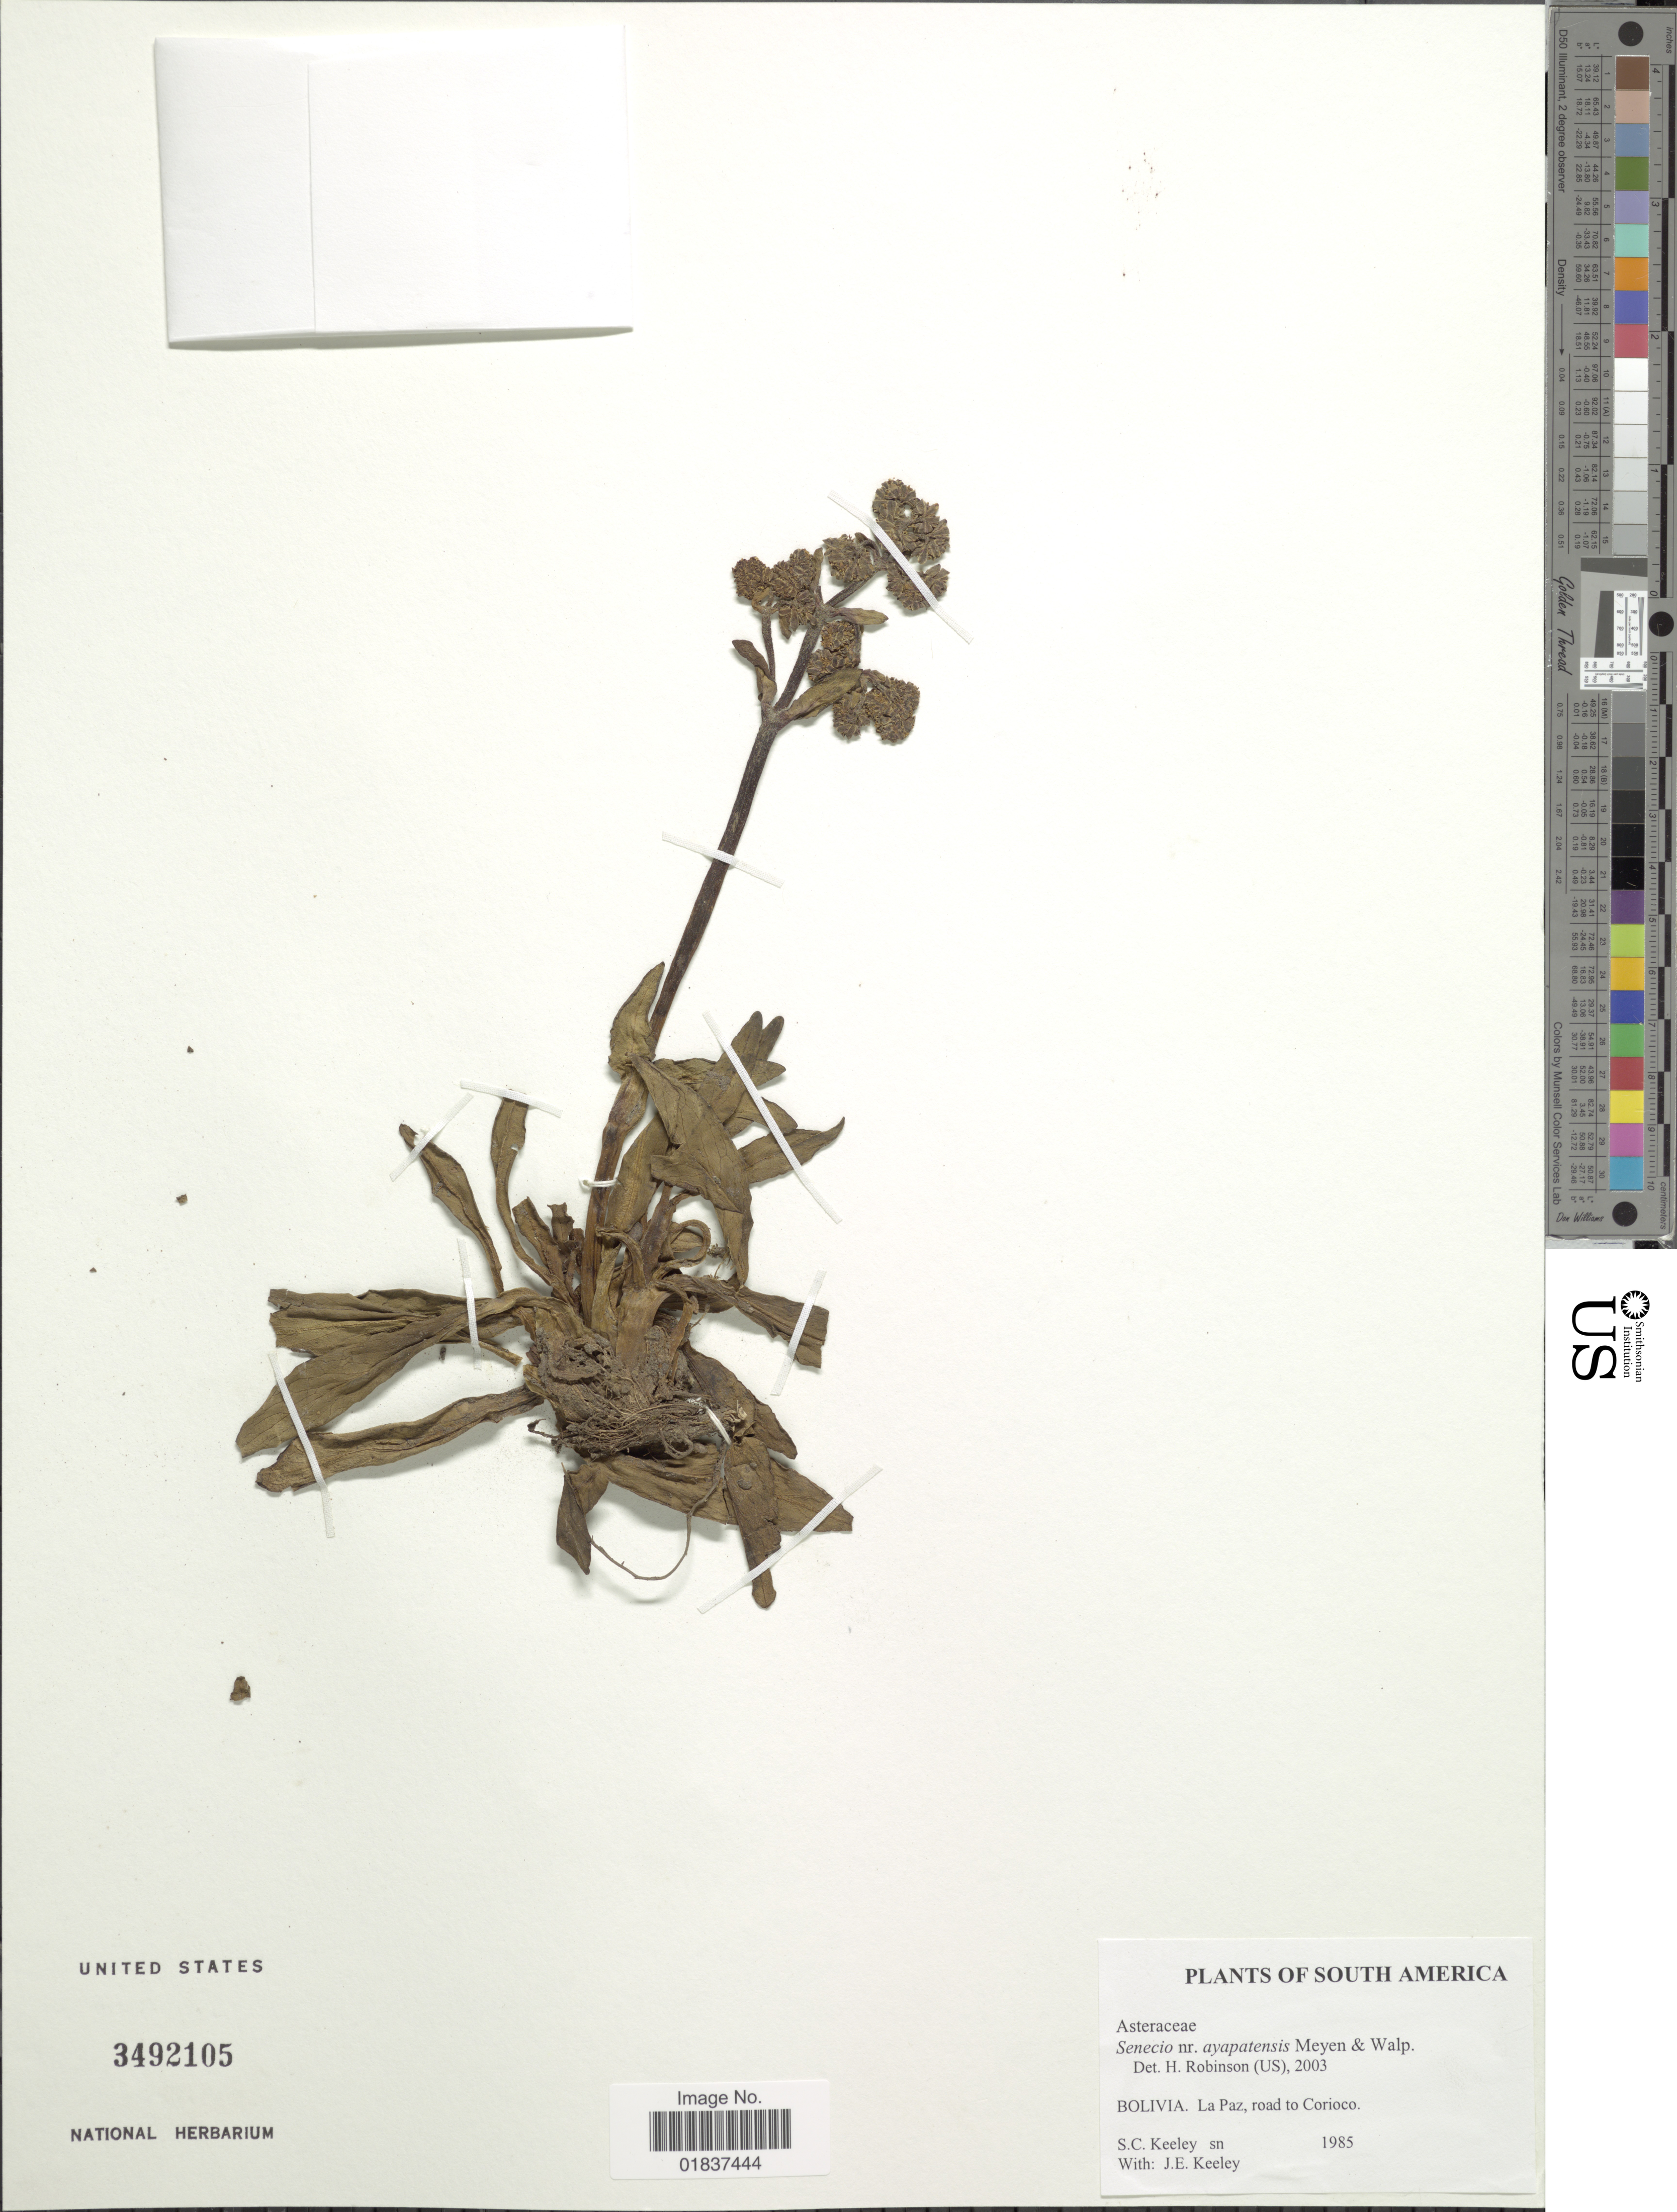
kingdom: Plantae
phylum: Tracheophyta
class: Magnoliopsida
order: Asterales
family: Asteraceae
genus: Senecio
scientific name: Senecio ayapatensis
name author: Sch. Bip.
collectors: S. C. Keeley & J. E. Keeley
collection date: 1985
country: Bolivia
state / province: La Paz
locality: La Paz, road to Corioco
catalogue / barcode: US 3492105